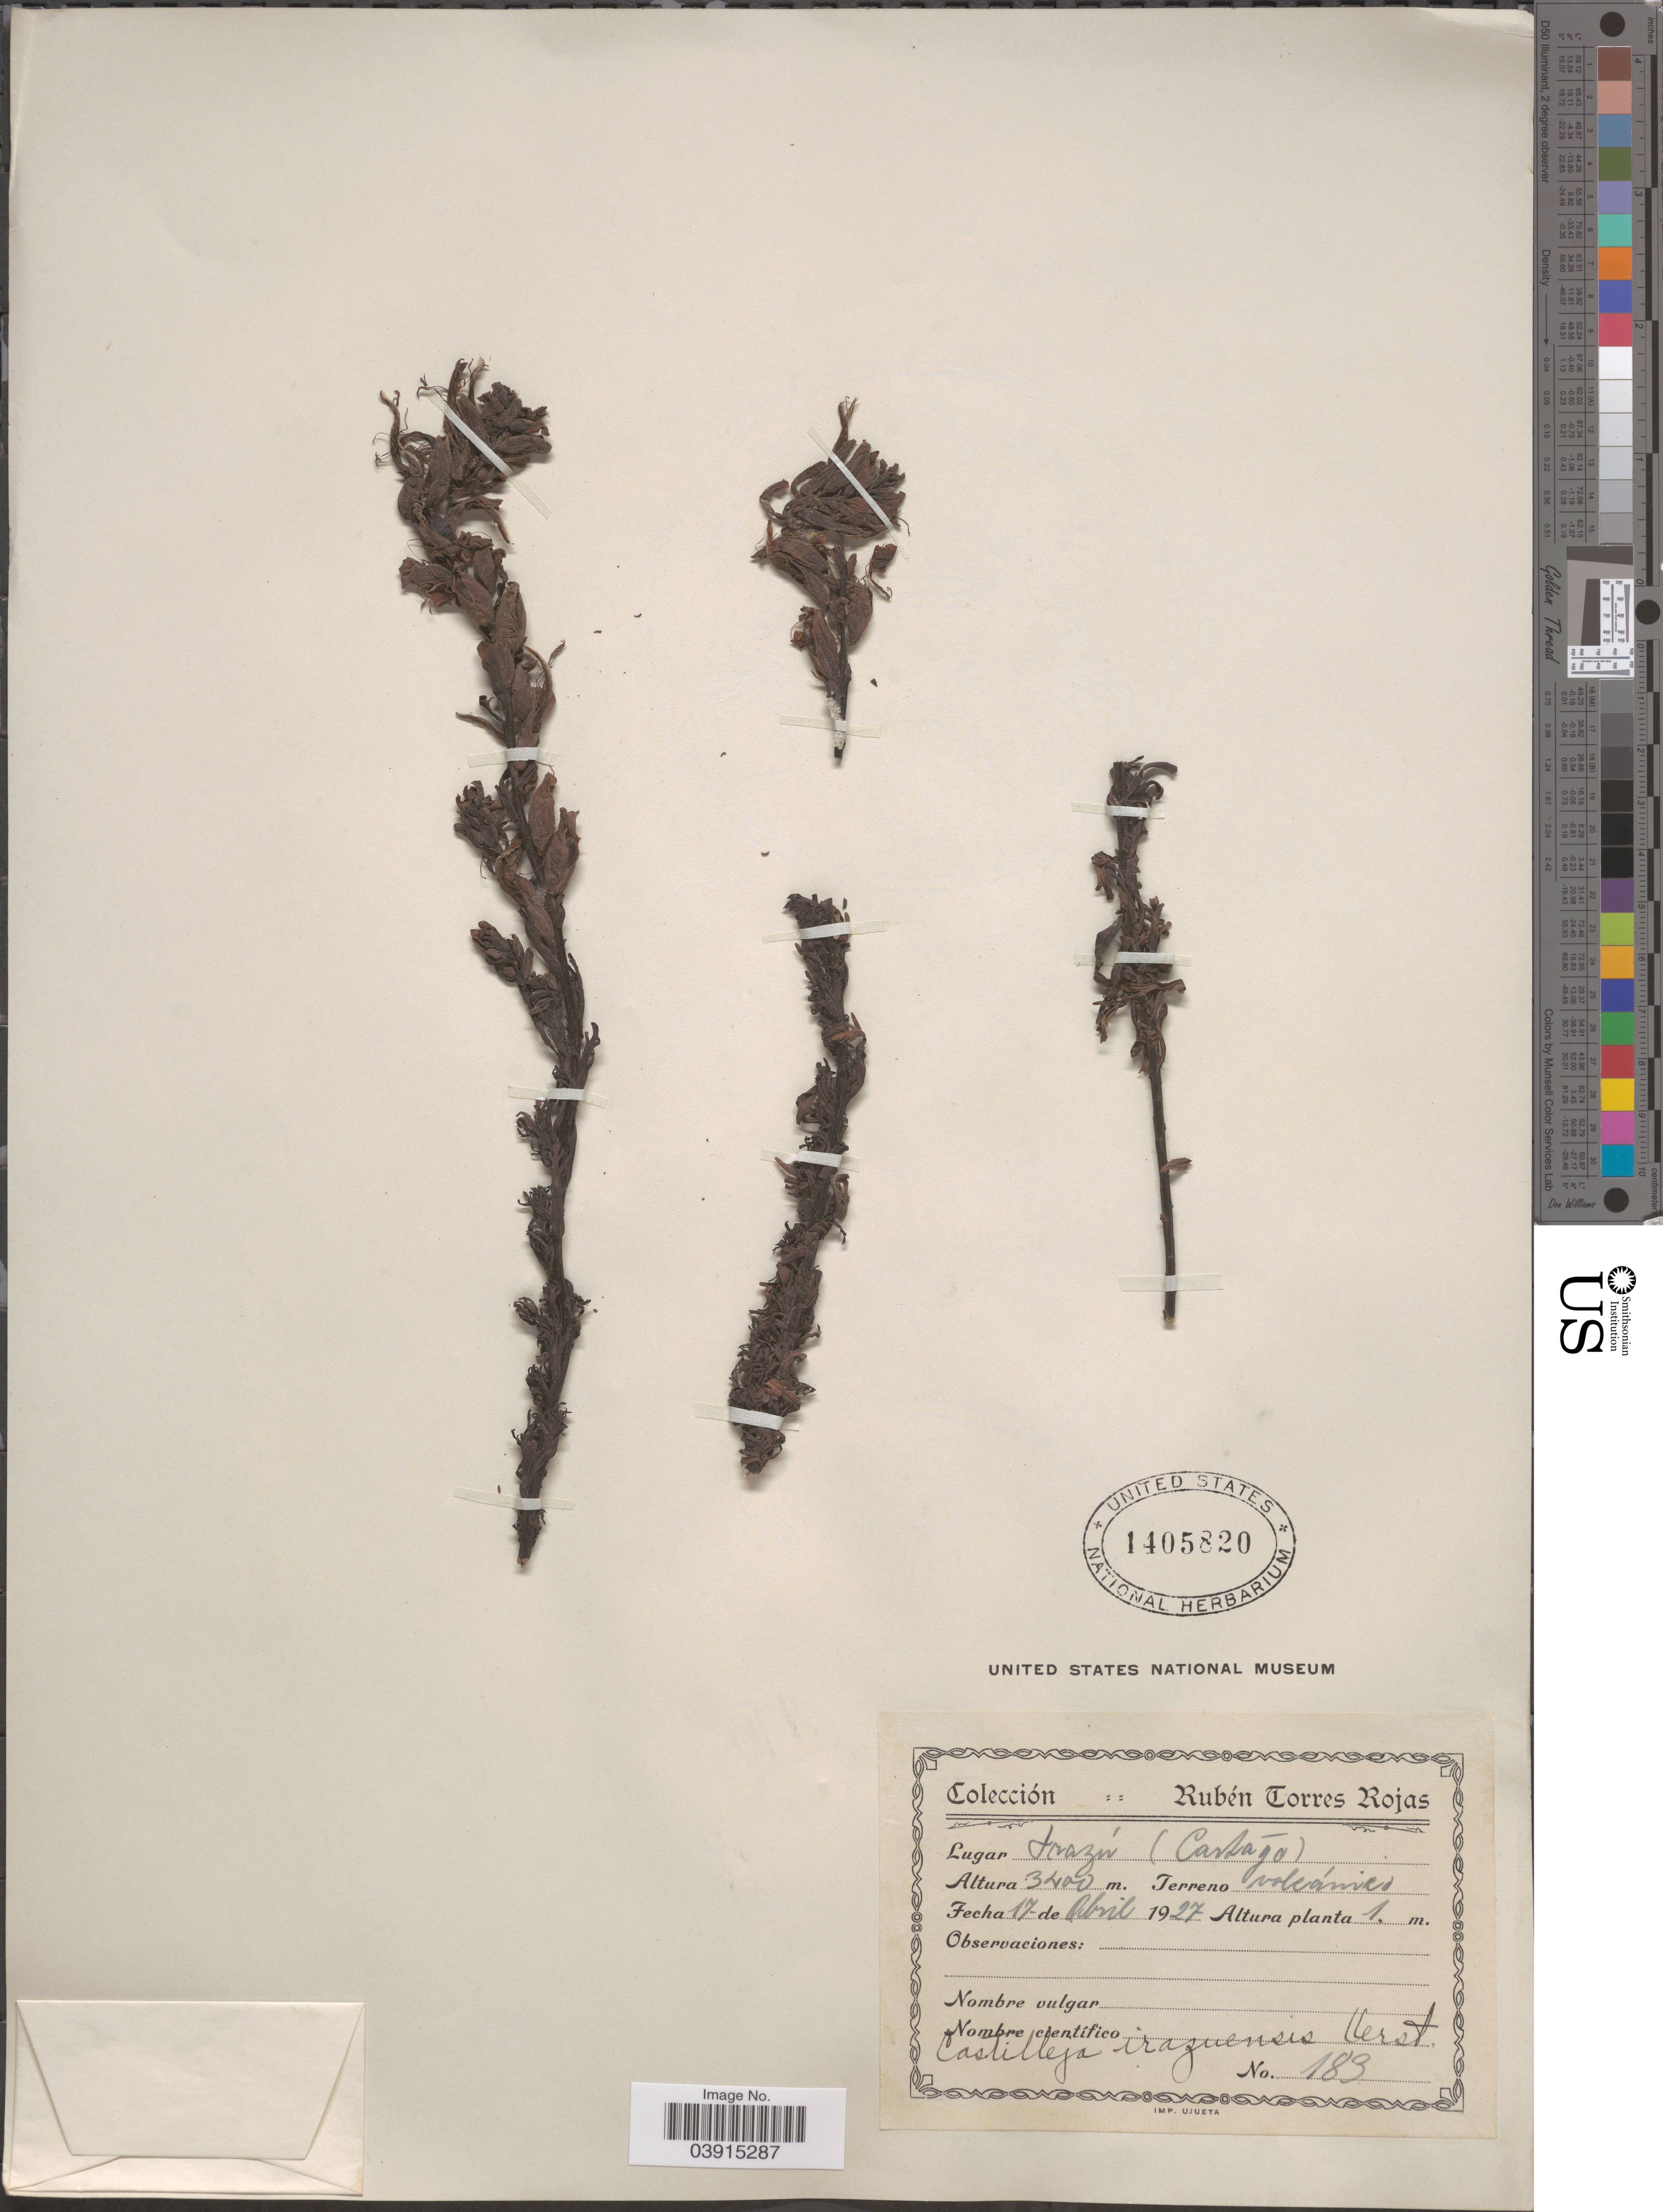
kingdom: Plantae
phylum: Tracheophyta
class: Magnoliopsida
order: Lamiales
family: Orobanchaceae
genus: Castilleja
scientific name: Castilleja irazuensis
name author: Oerst.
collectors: R. Torres Rojas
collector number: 183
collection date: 1927-04-17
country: Costa Rica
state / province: Cartago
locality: Irazú.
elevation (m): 3400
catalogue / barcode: US 1405820